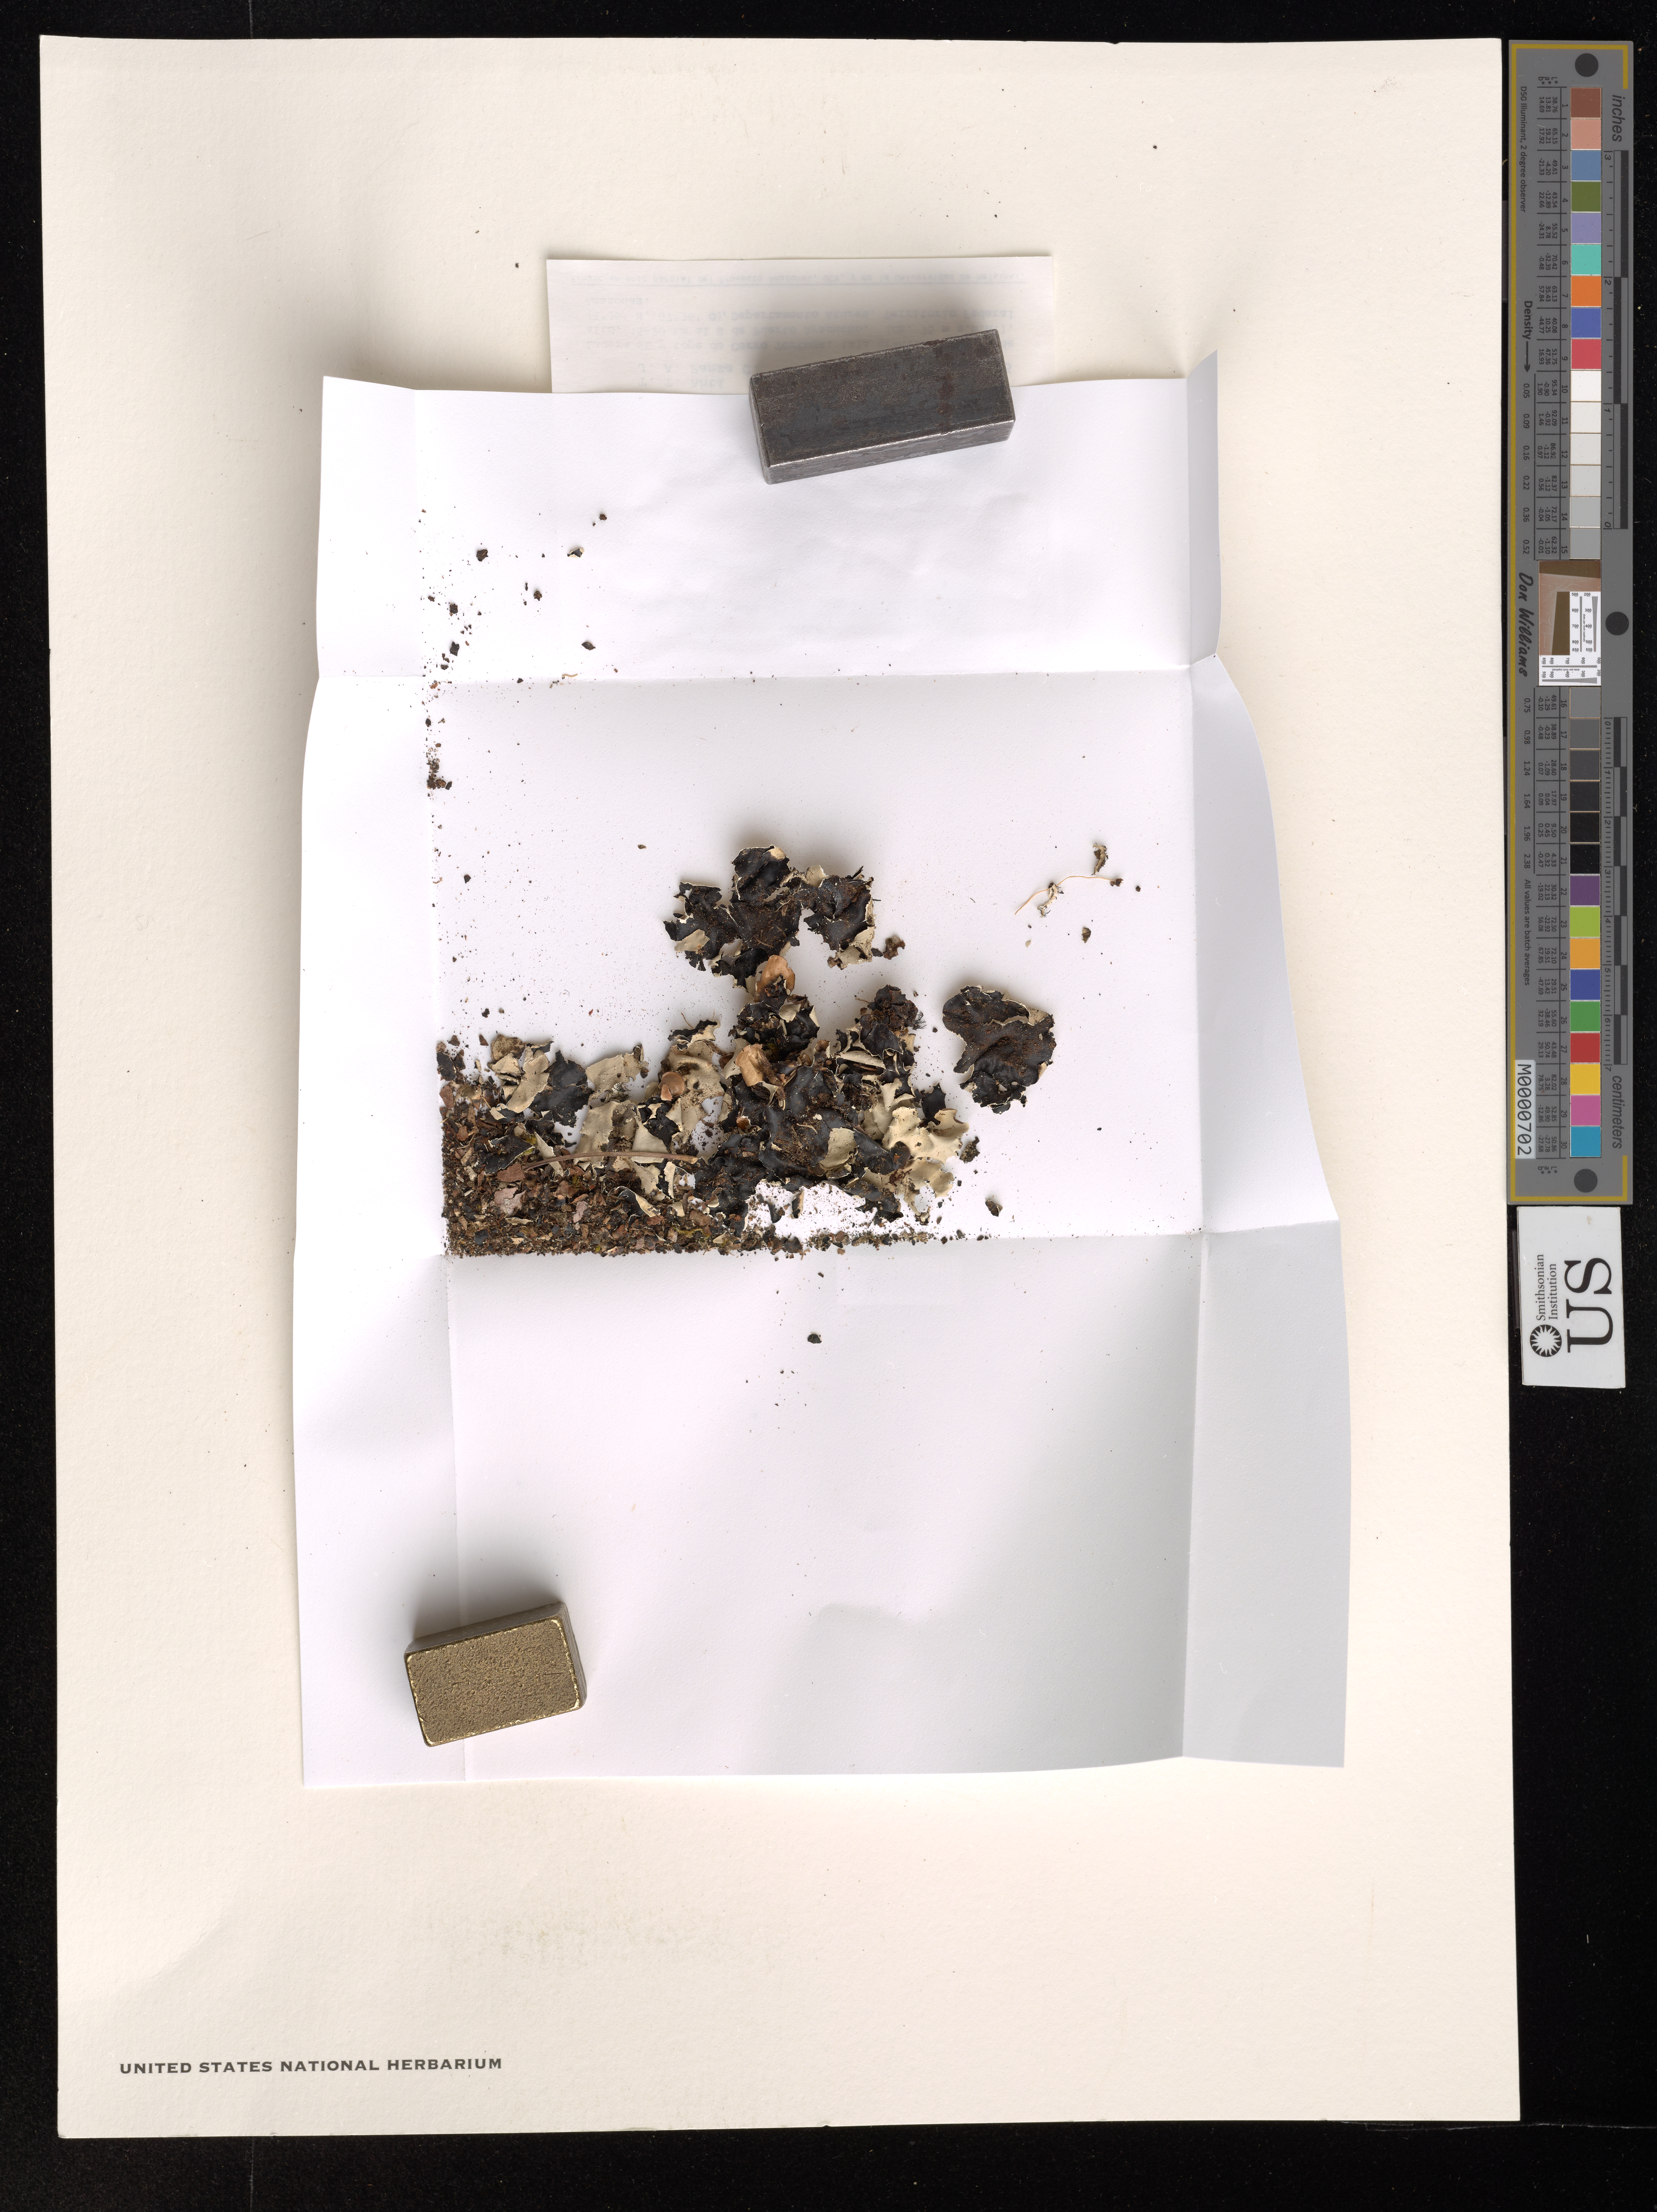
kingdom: Fungi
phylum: Ascomycota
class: Lecanoromycetes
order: Lecanorales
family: Parmeliaceae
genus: Parmotrema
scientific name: Parmotrema sp.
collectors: S. Tillett & T. T. Ahti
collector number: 220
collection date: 1985-01-30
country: Venezuela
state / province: Amazonas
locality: Ladera SE y tope de Cerro Tortuga, laja granítica ±100 m de alto, 15-20 km al S de Puerto Ayacucho,, Departamento Atures, Territorio Federal Amazonas.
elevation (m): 75